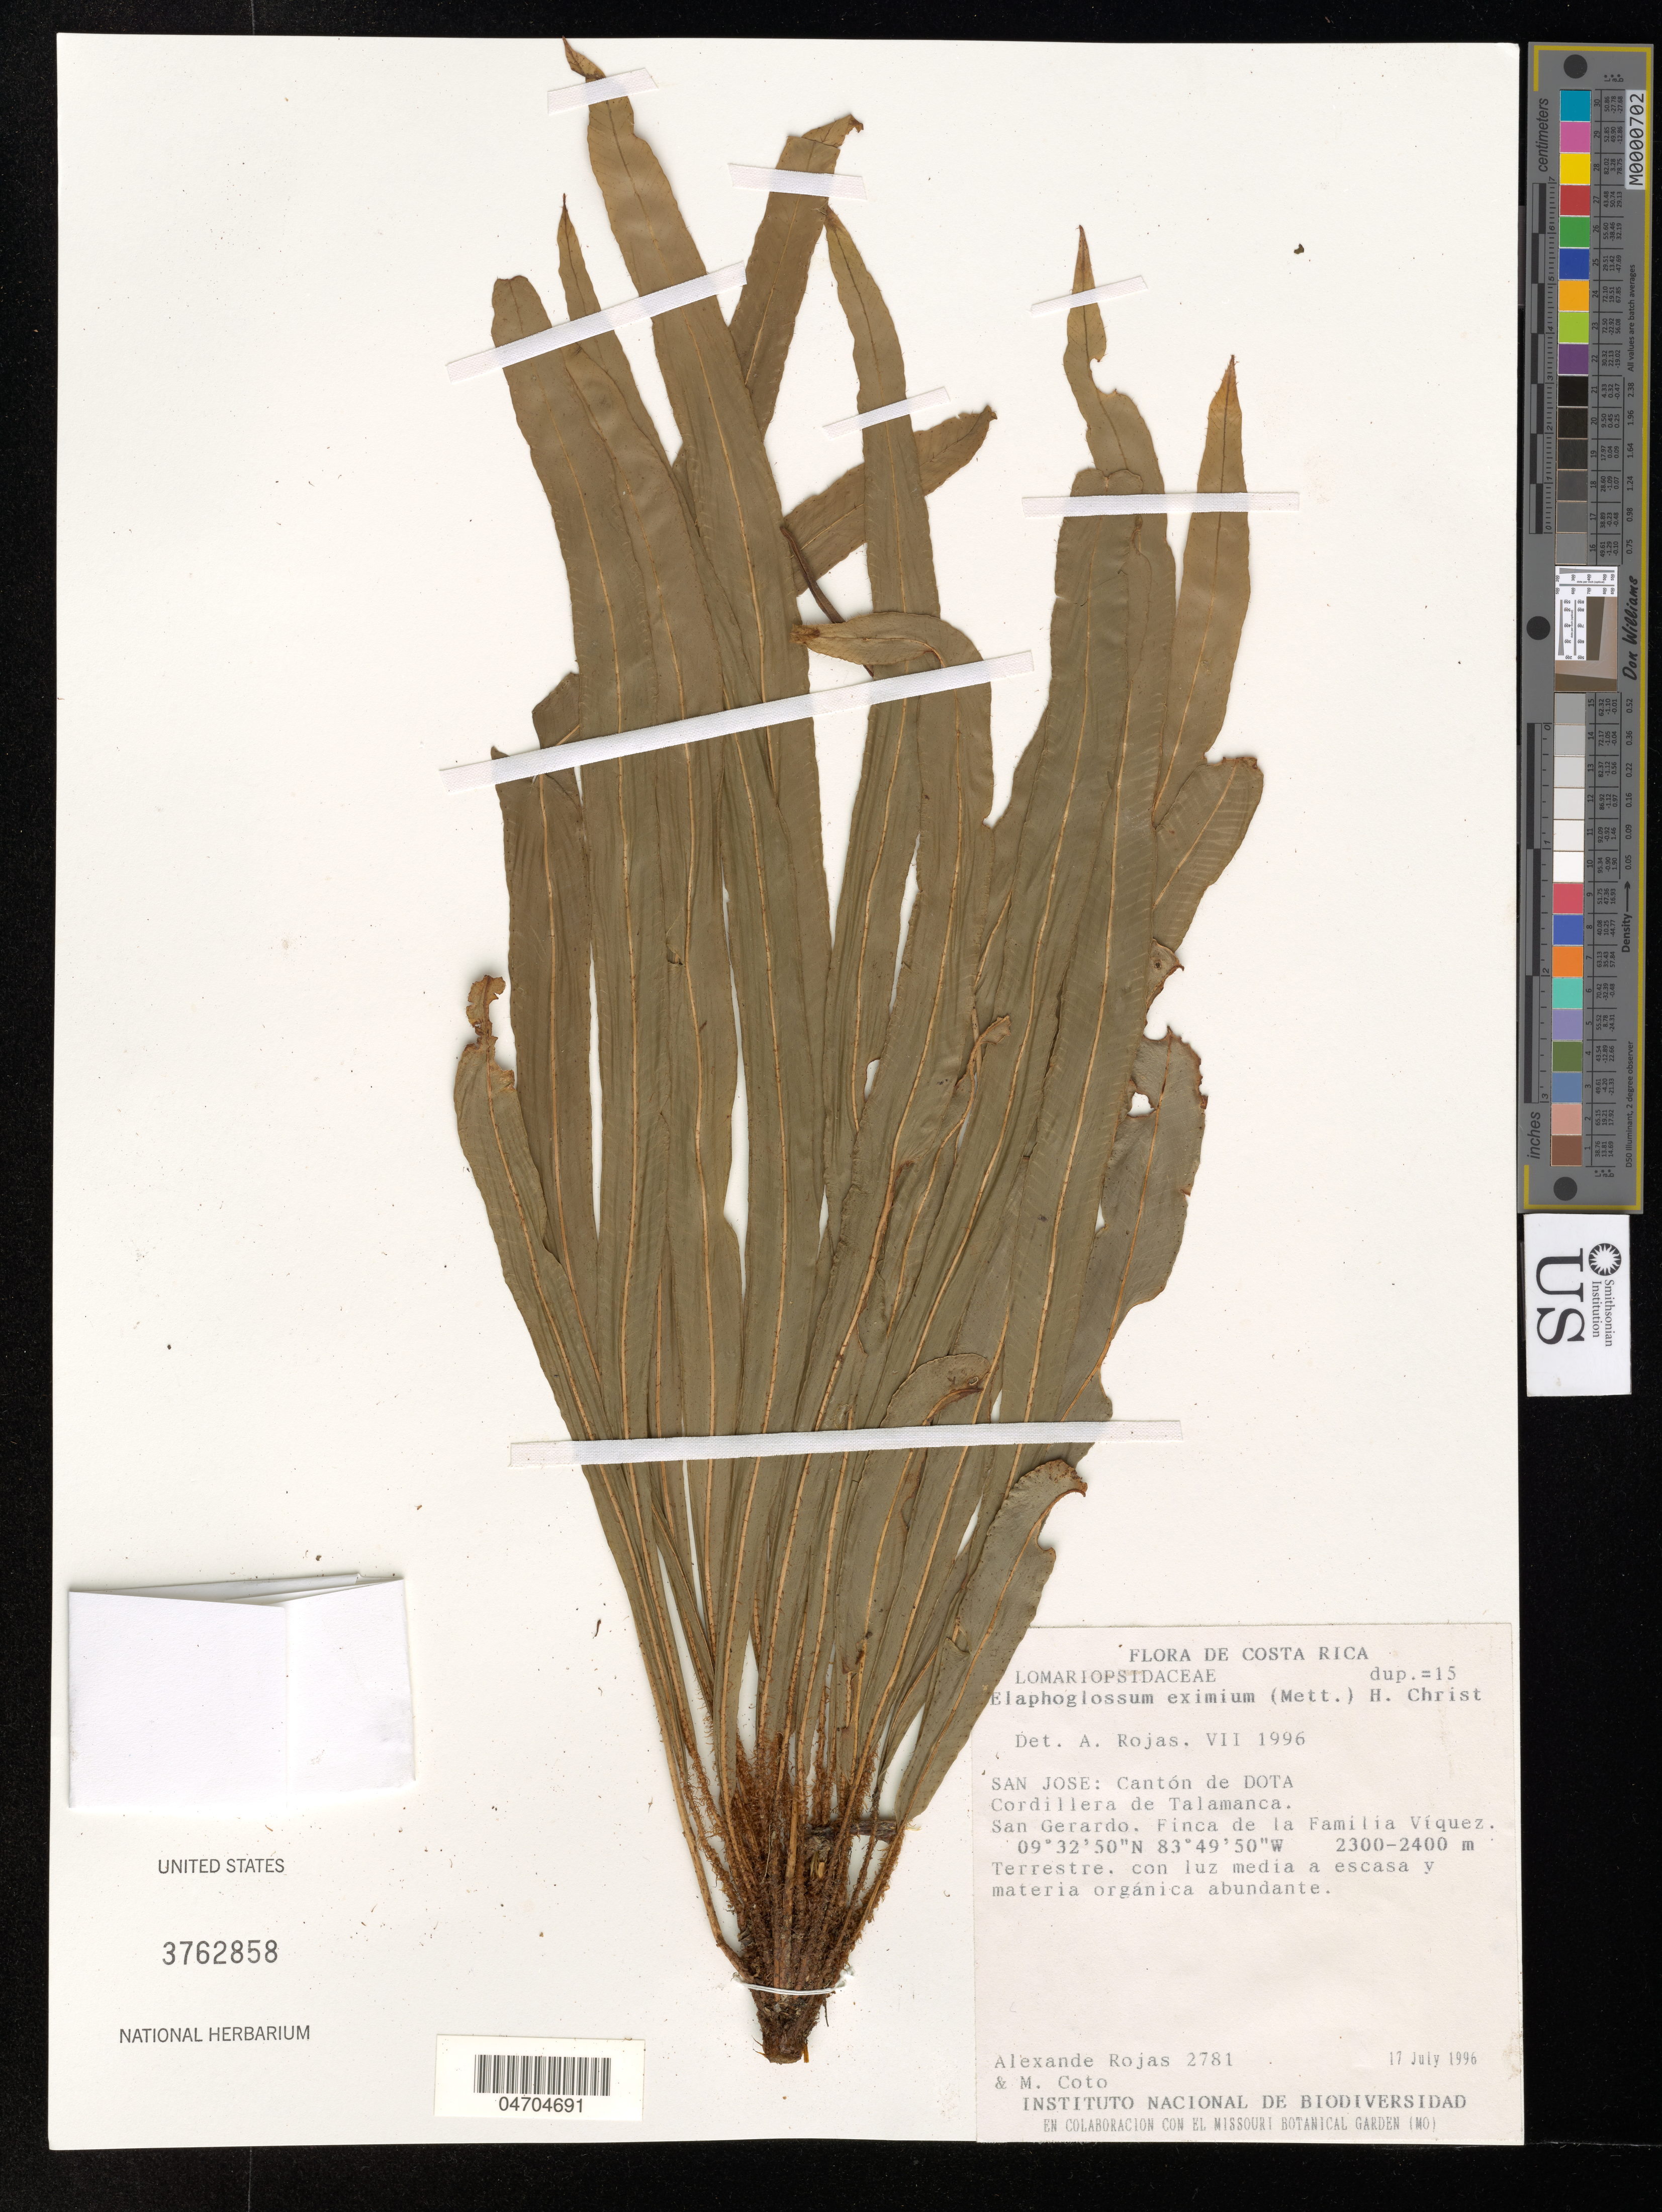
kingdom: Plantae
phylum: Tracheophyta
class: Polypodiopsida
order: Polypodiales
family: Dryopteridaceae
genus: Elaphoglossum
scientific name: Elaphoglossum eximium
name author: (Mett.) Christ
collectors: A. Rojas & M. Blanco Coto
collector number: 2781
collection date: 1996-07-17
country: Costa Rica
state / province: San José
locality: Cantón de DOTA. Cordillera de Talamanca. San Gerardo. Finca de la Familia Víquez.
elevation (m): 2300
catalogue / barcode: US 3762858